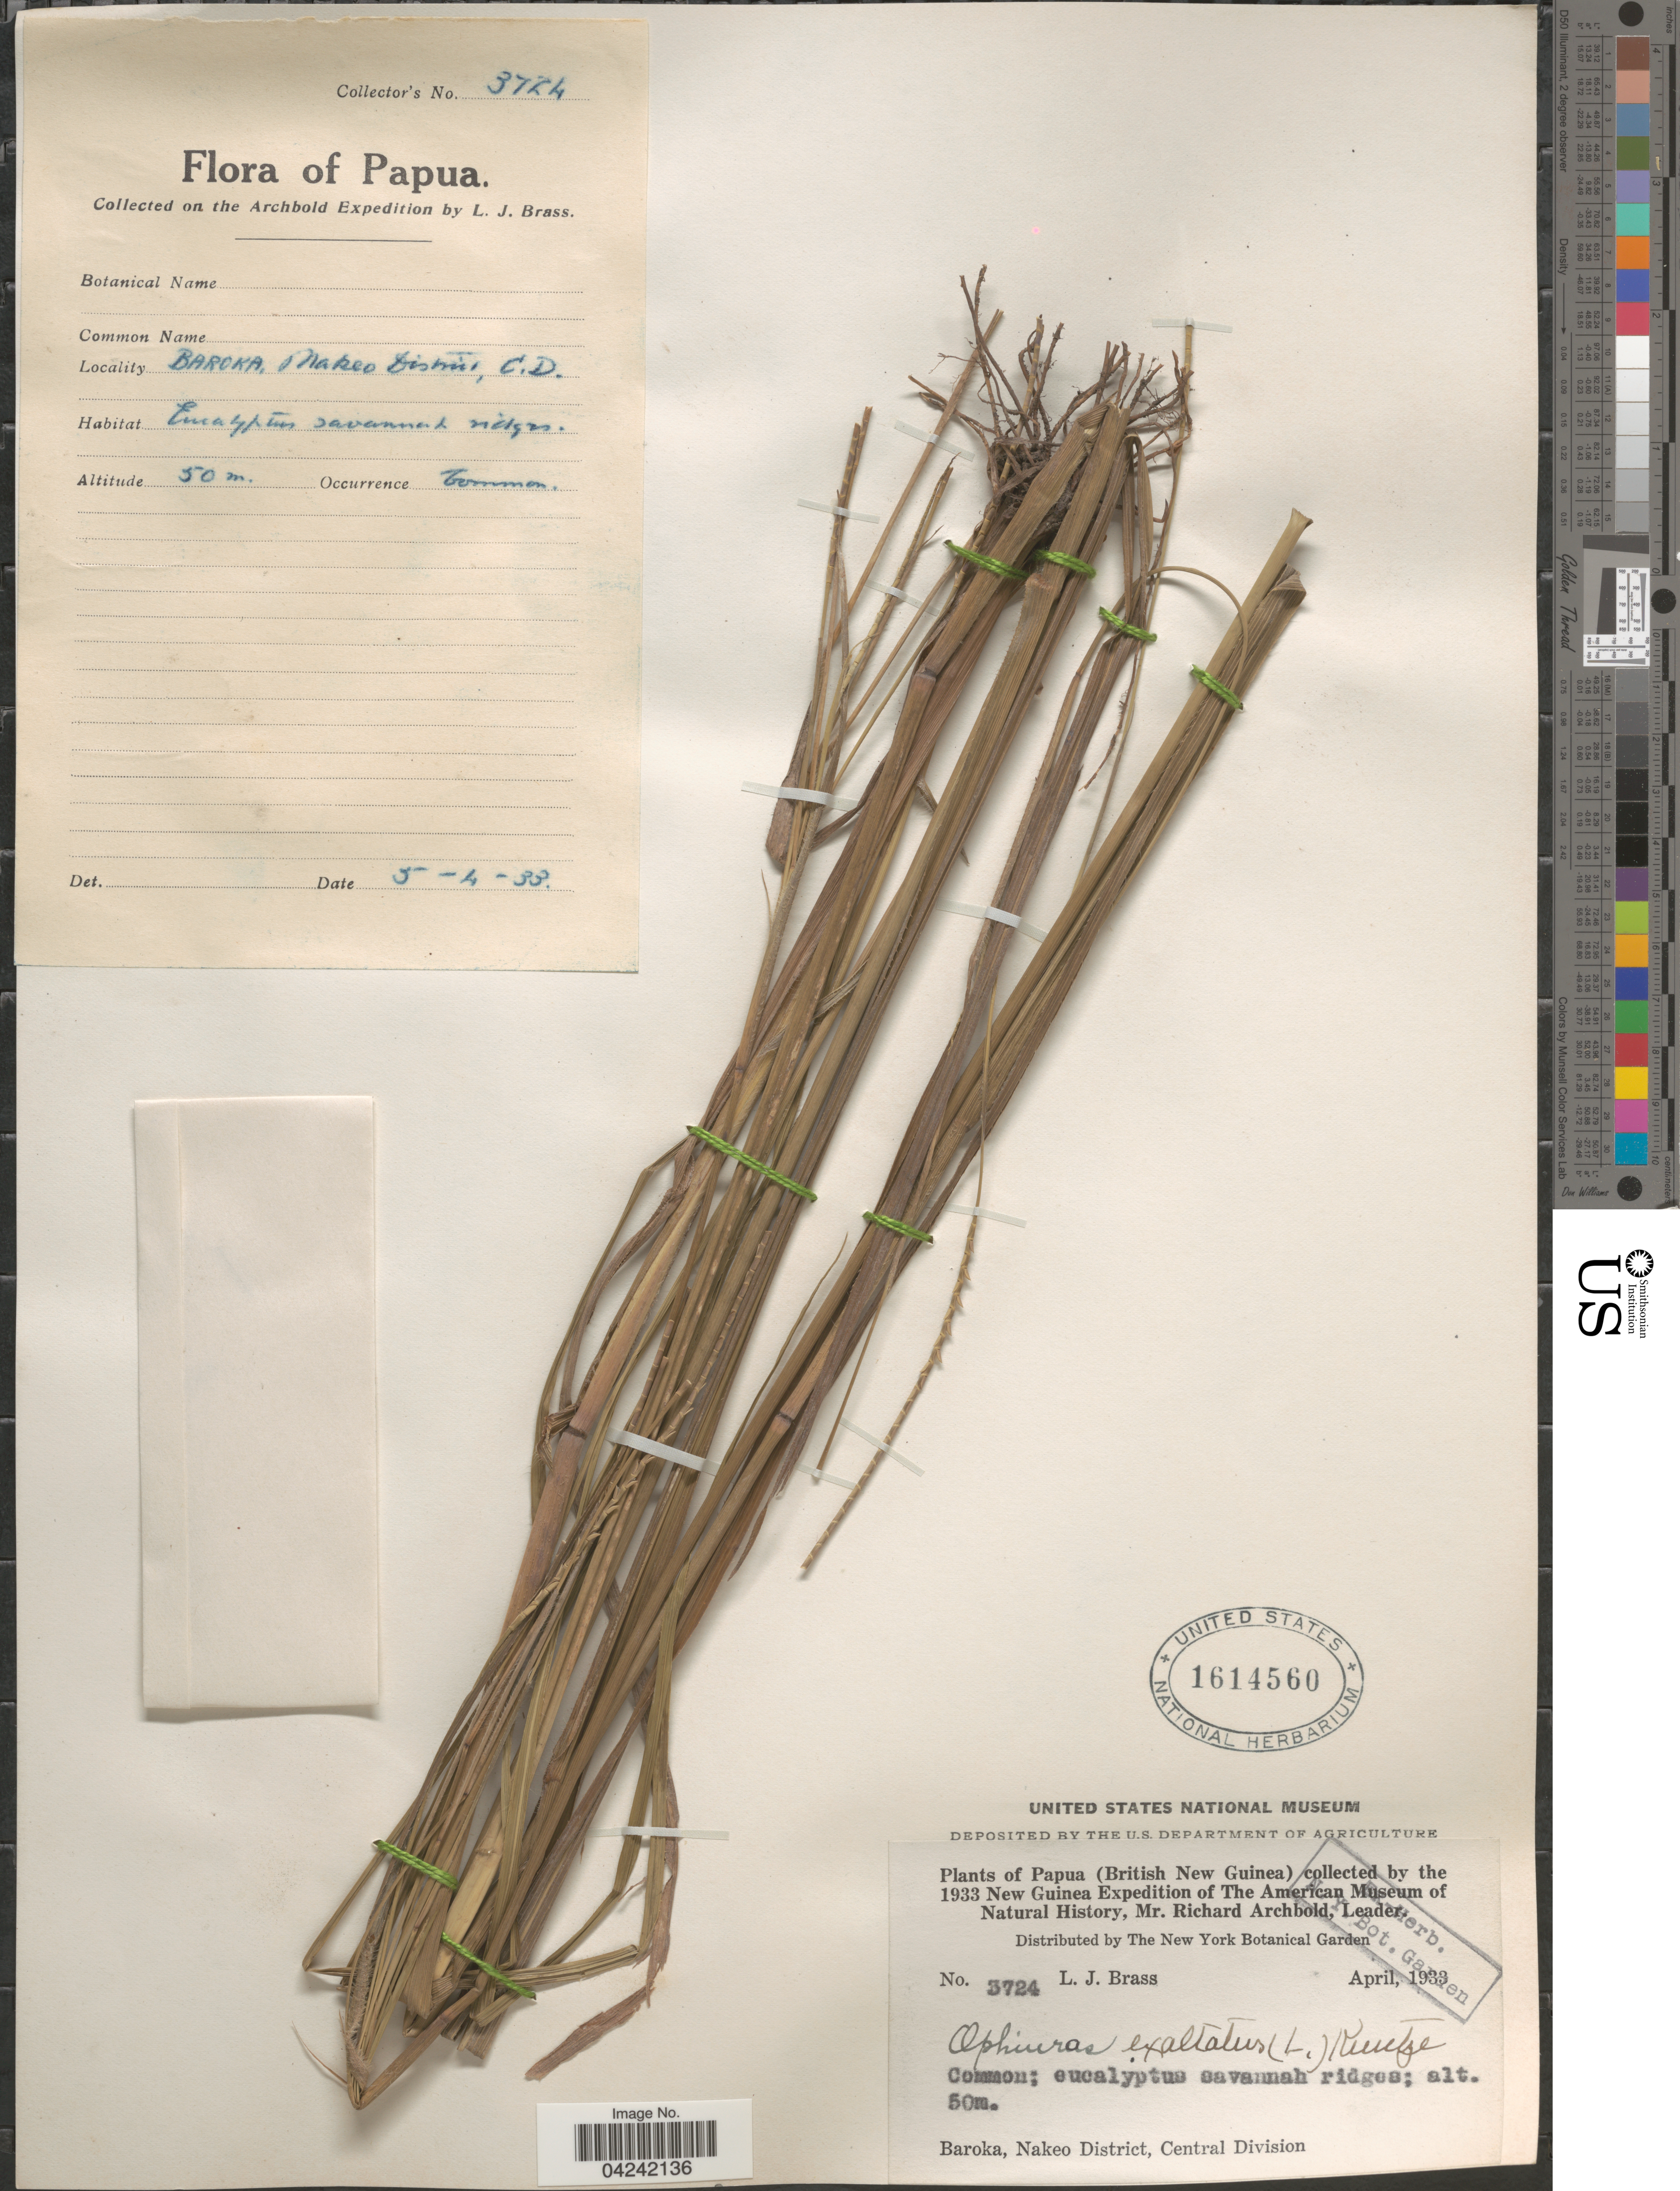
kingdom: Plantae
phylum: Tracheophyta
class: Liliopsida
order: Poales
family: Poaceae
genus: Ophiuros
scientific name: Ophiuros sp.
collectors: L. J. Brass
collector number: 3724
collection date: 1933-04-05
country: Papua New Guinea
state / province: Central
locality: Papua (British New Guinea). The 1933 New Guinea Expedition of The American Museum of Natural History. Baroka, Nakeo District, Central Division. The Archbold Expedition.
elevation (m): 50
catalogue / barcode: US 1614560